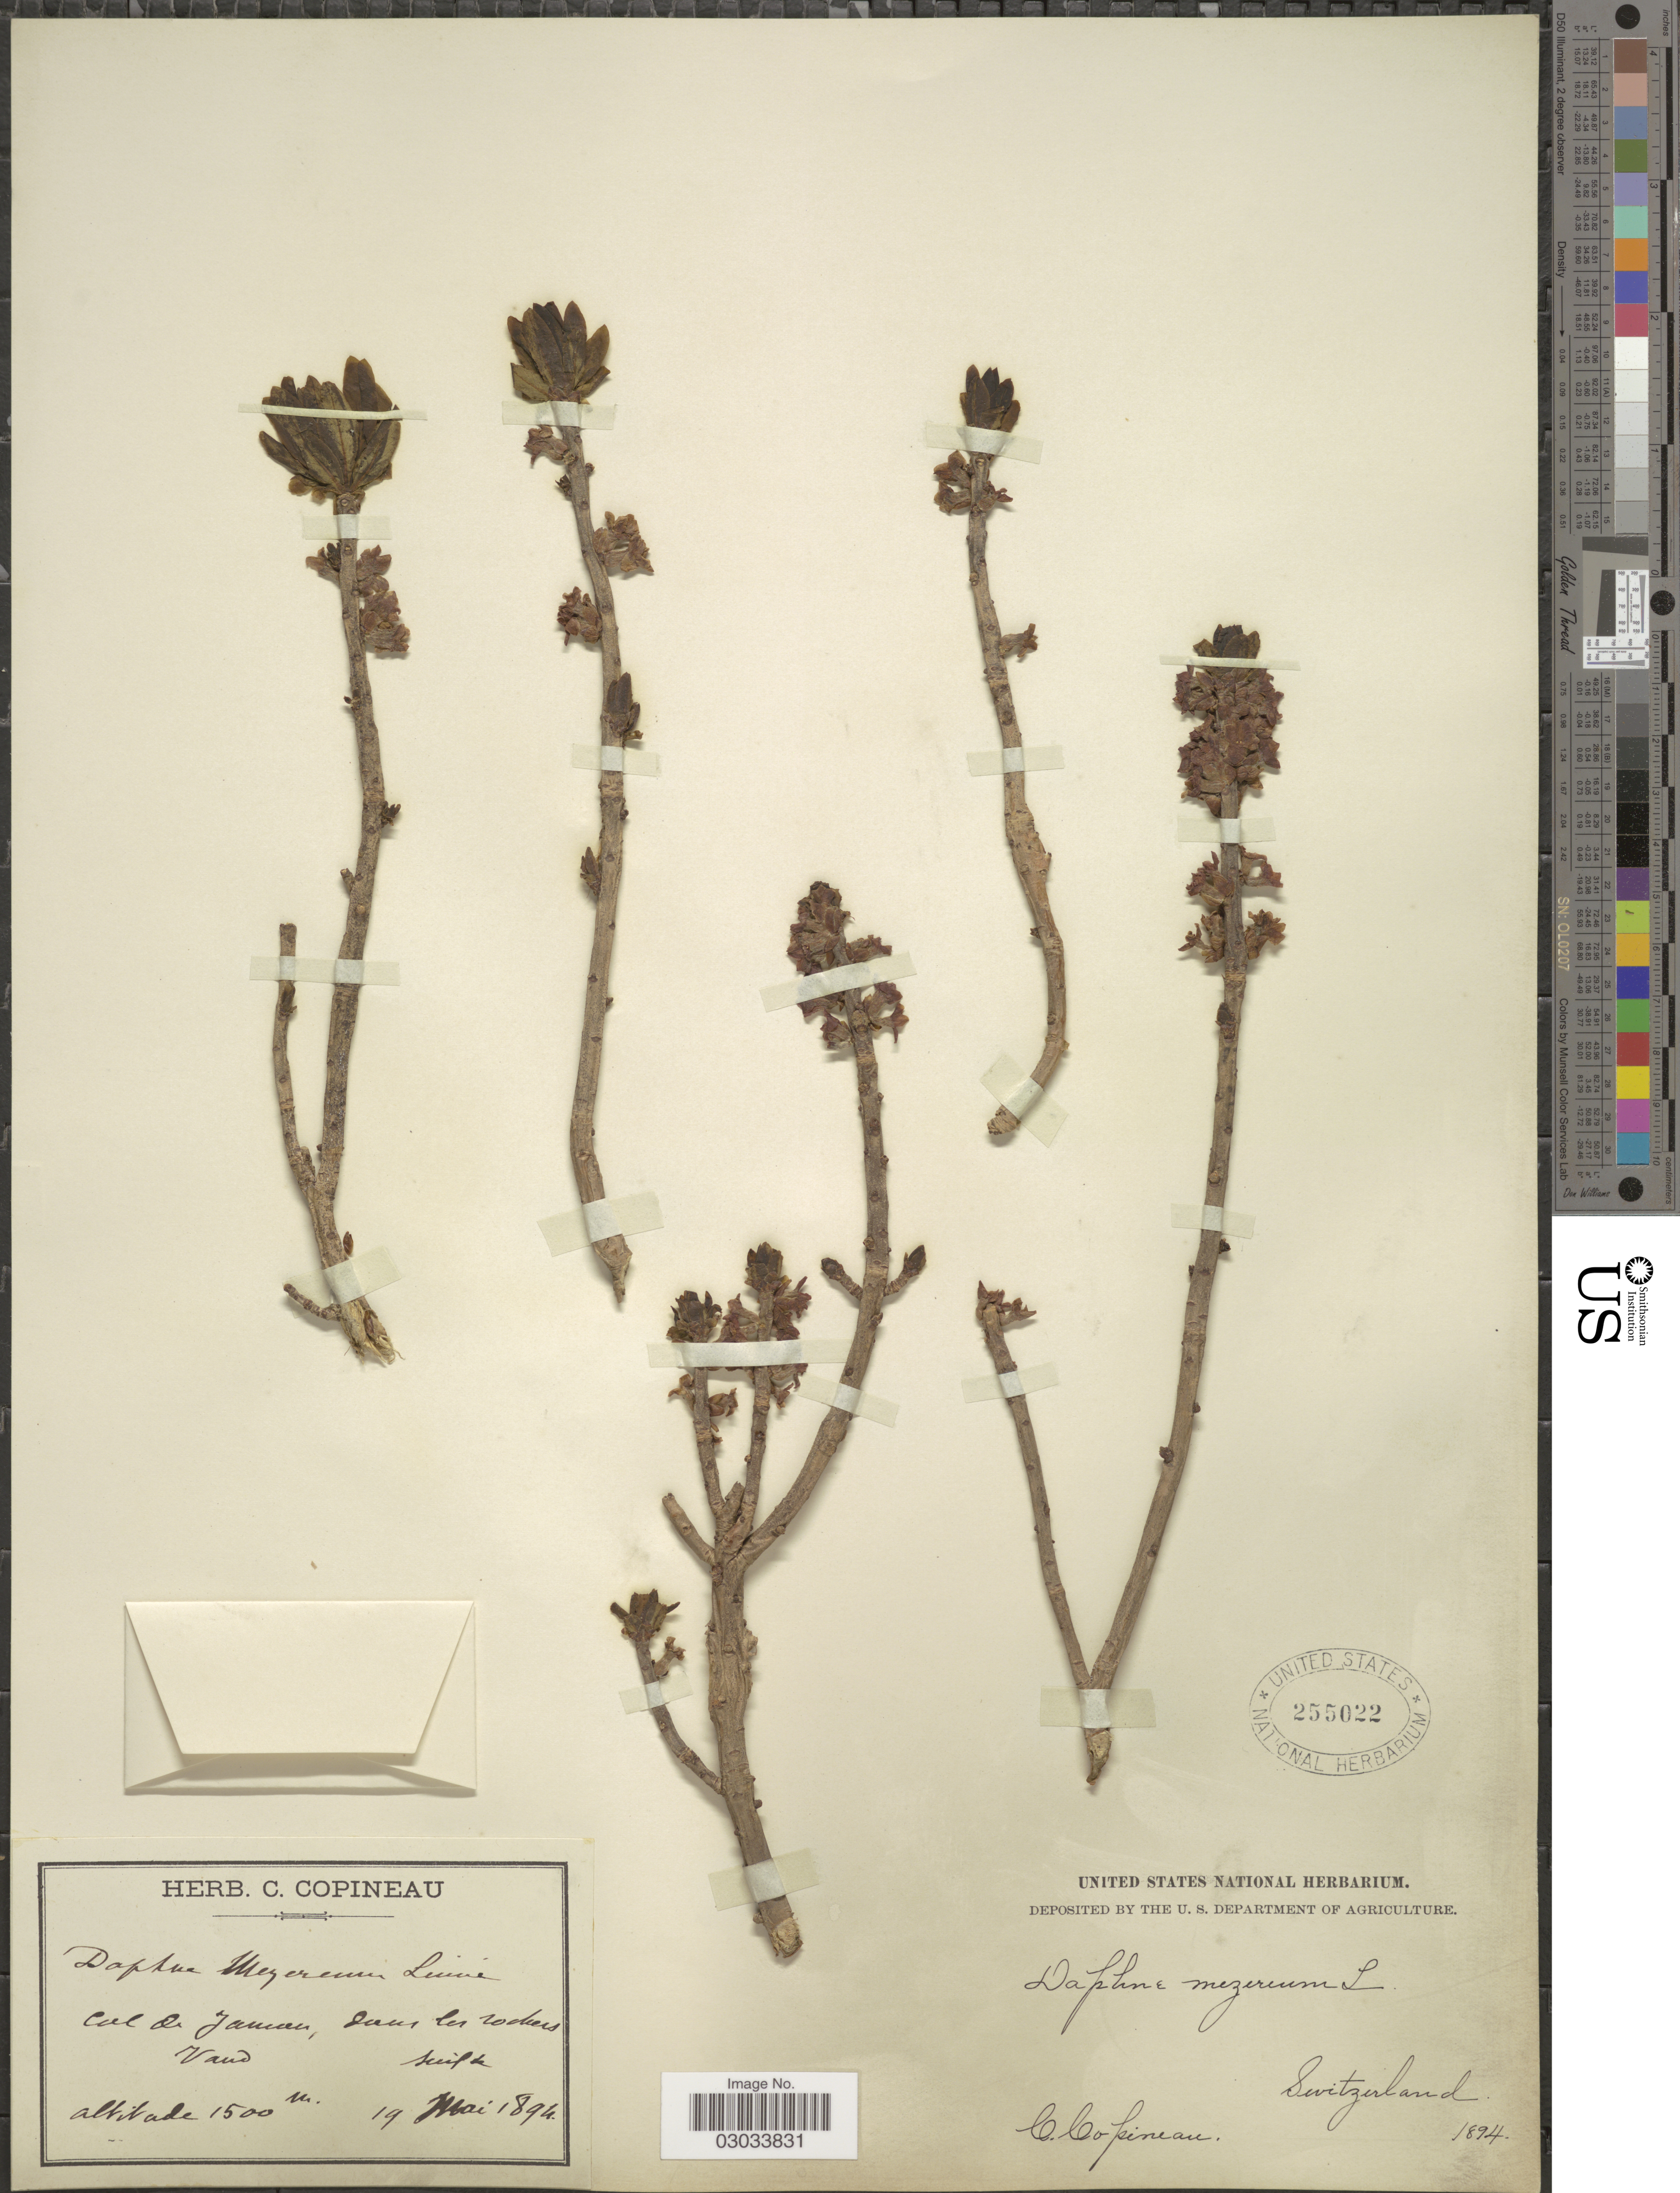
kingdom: Plantae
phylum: Tracheophyta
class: Magnoliopsida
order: Malvales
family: Thymelaeaceae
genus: Daphne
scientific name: Daphne mezereum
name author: L.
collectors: C. Copineau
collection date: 1894-05-19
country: Switzerland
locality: Jaman, dans les rochers Vaud.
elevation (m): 1500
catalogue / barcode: US 255022